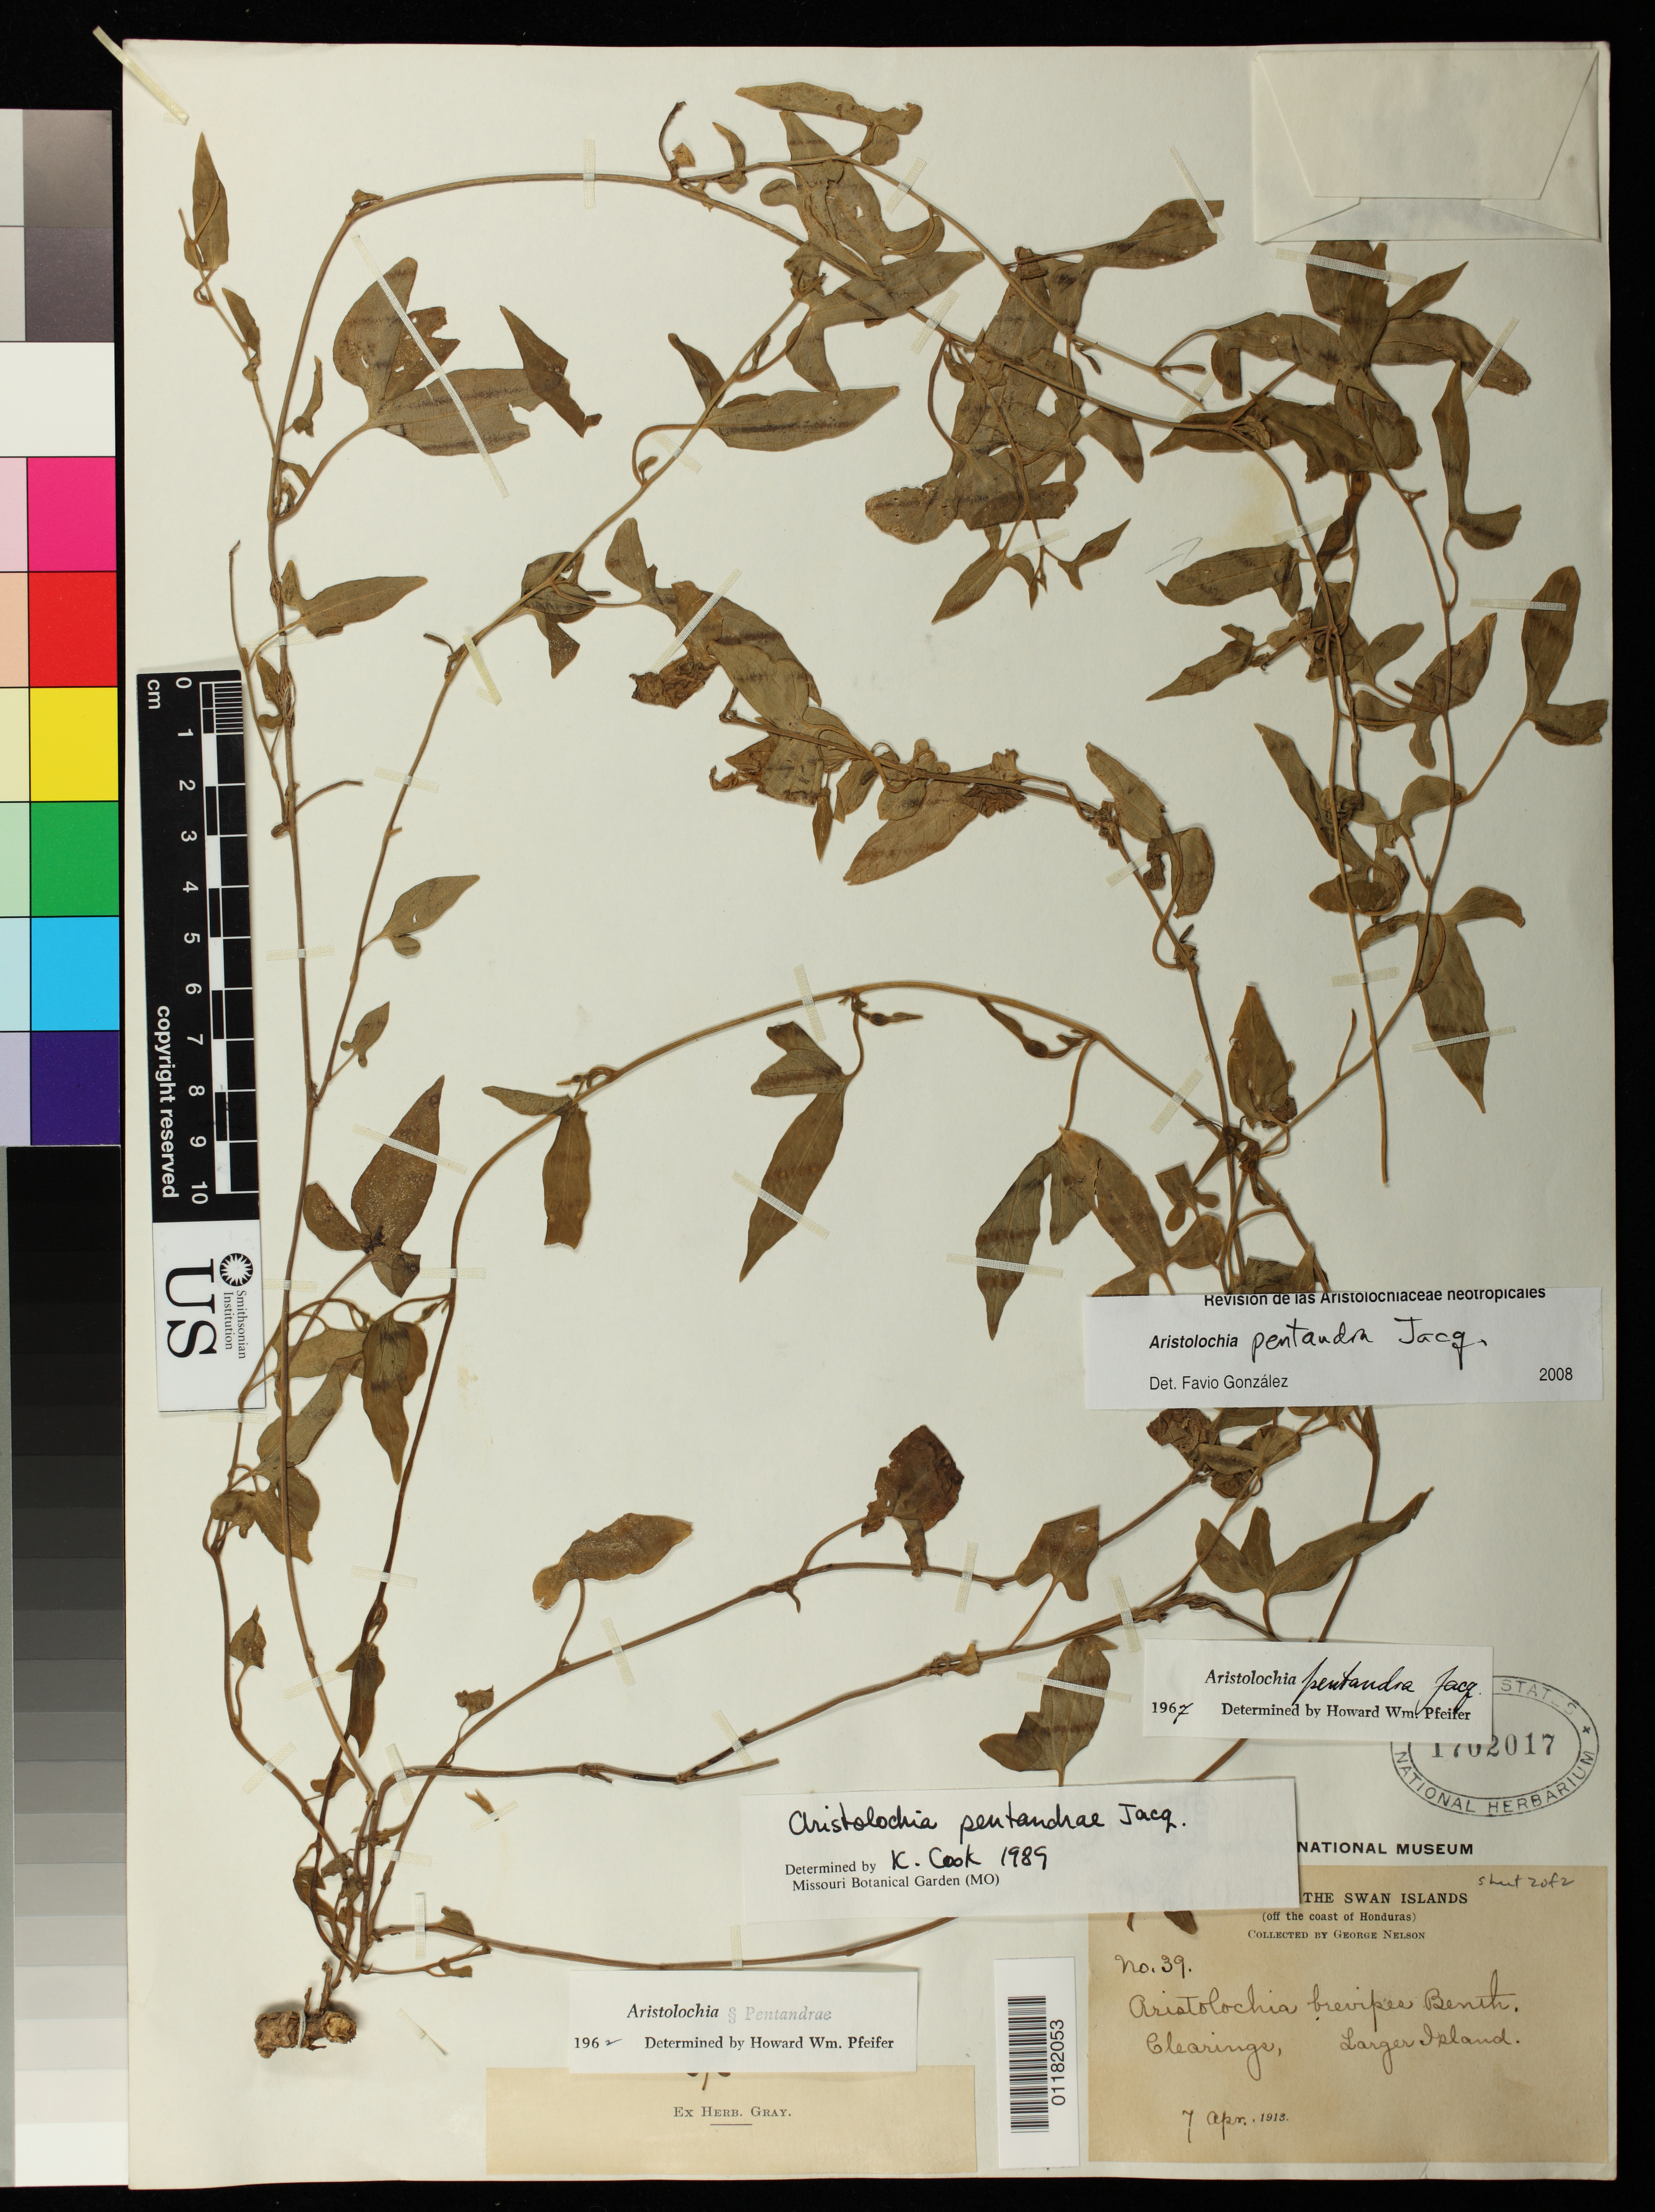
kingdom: Plantae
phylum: Tracheophyta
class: Magnoliopsida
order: Piperales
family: Aristolochiaceae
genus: Aristolochia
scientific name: Aristolochia pentandra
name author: Sessé & Moc.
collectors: G. Nelson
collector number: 39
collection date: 1915-04-07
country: Honduras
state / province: Islas de la Bahía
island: Swan Is.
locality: Swan Islands.Larger Islands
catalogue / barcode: US 1702017